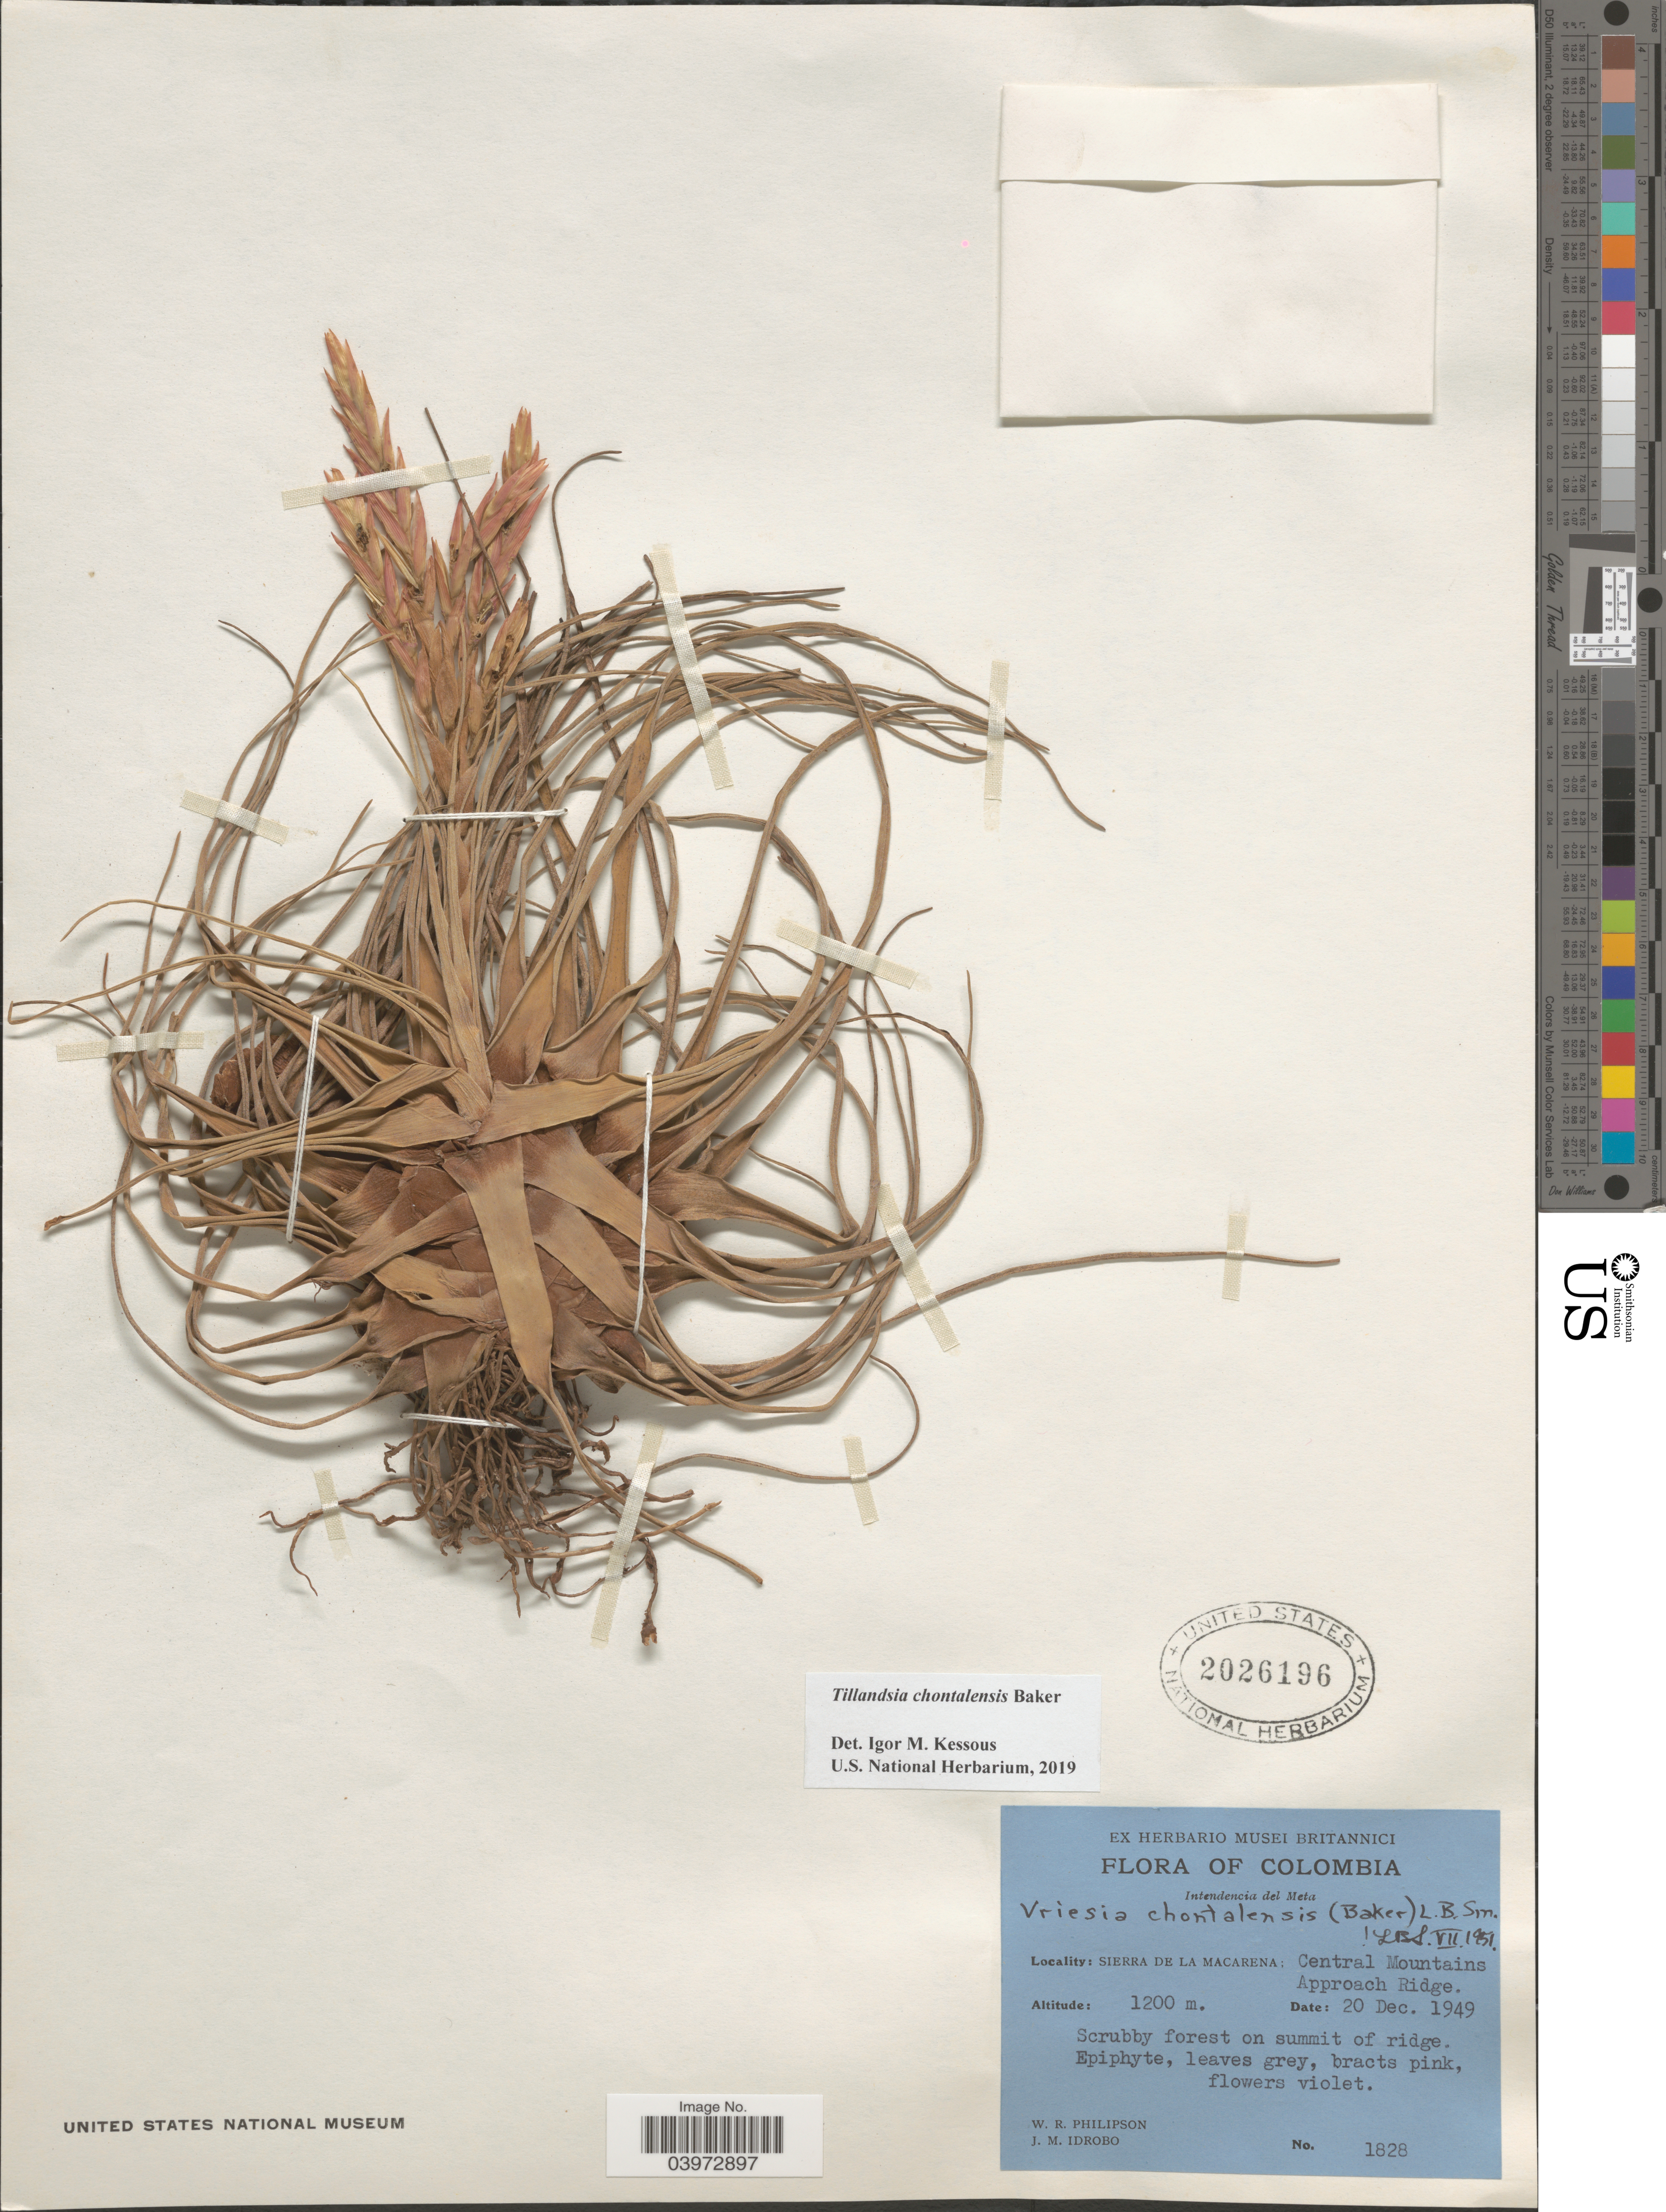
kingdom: Plantae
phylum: Tracheophyta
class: Liliopsida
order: Poales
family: Bromeliaceae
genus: Tillandsia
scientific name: Tillandsia chontalensis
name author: Baker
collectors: W. R. Philipson & J. M. Idrobo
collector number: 1828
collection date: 1949-12-20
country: Colombia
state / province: Meta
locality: Intendencia del Meta. Sierra de La Macarena: Central Mountains Approach Ridge.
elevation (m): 1200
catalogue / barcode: US 2026196